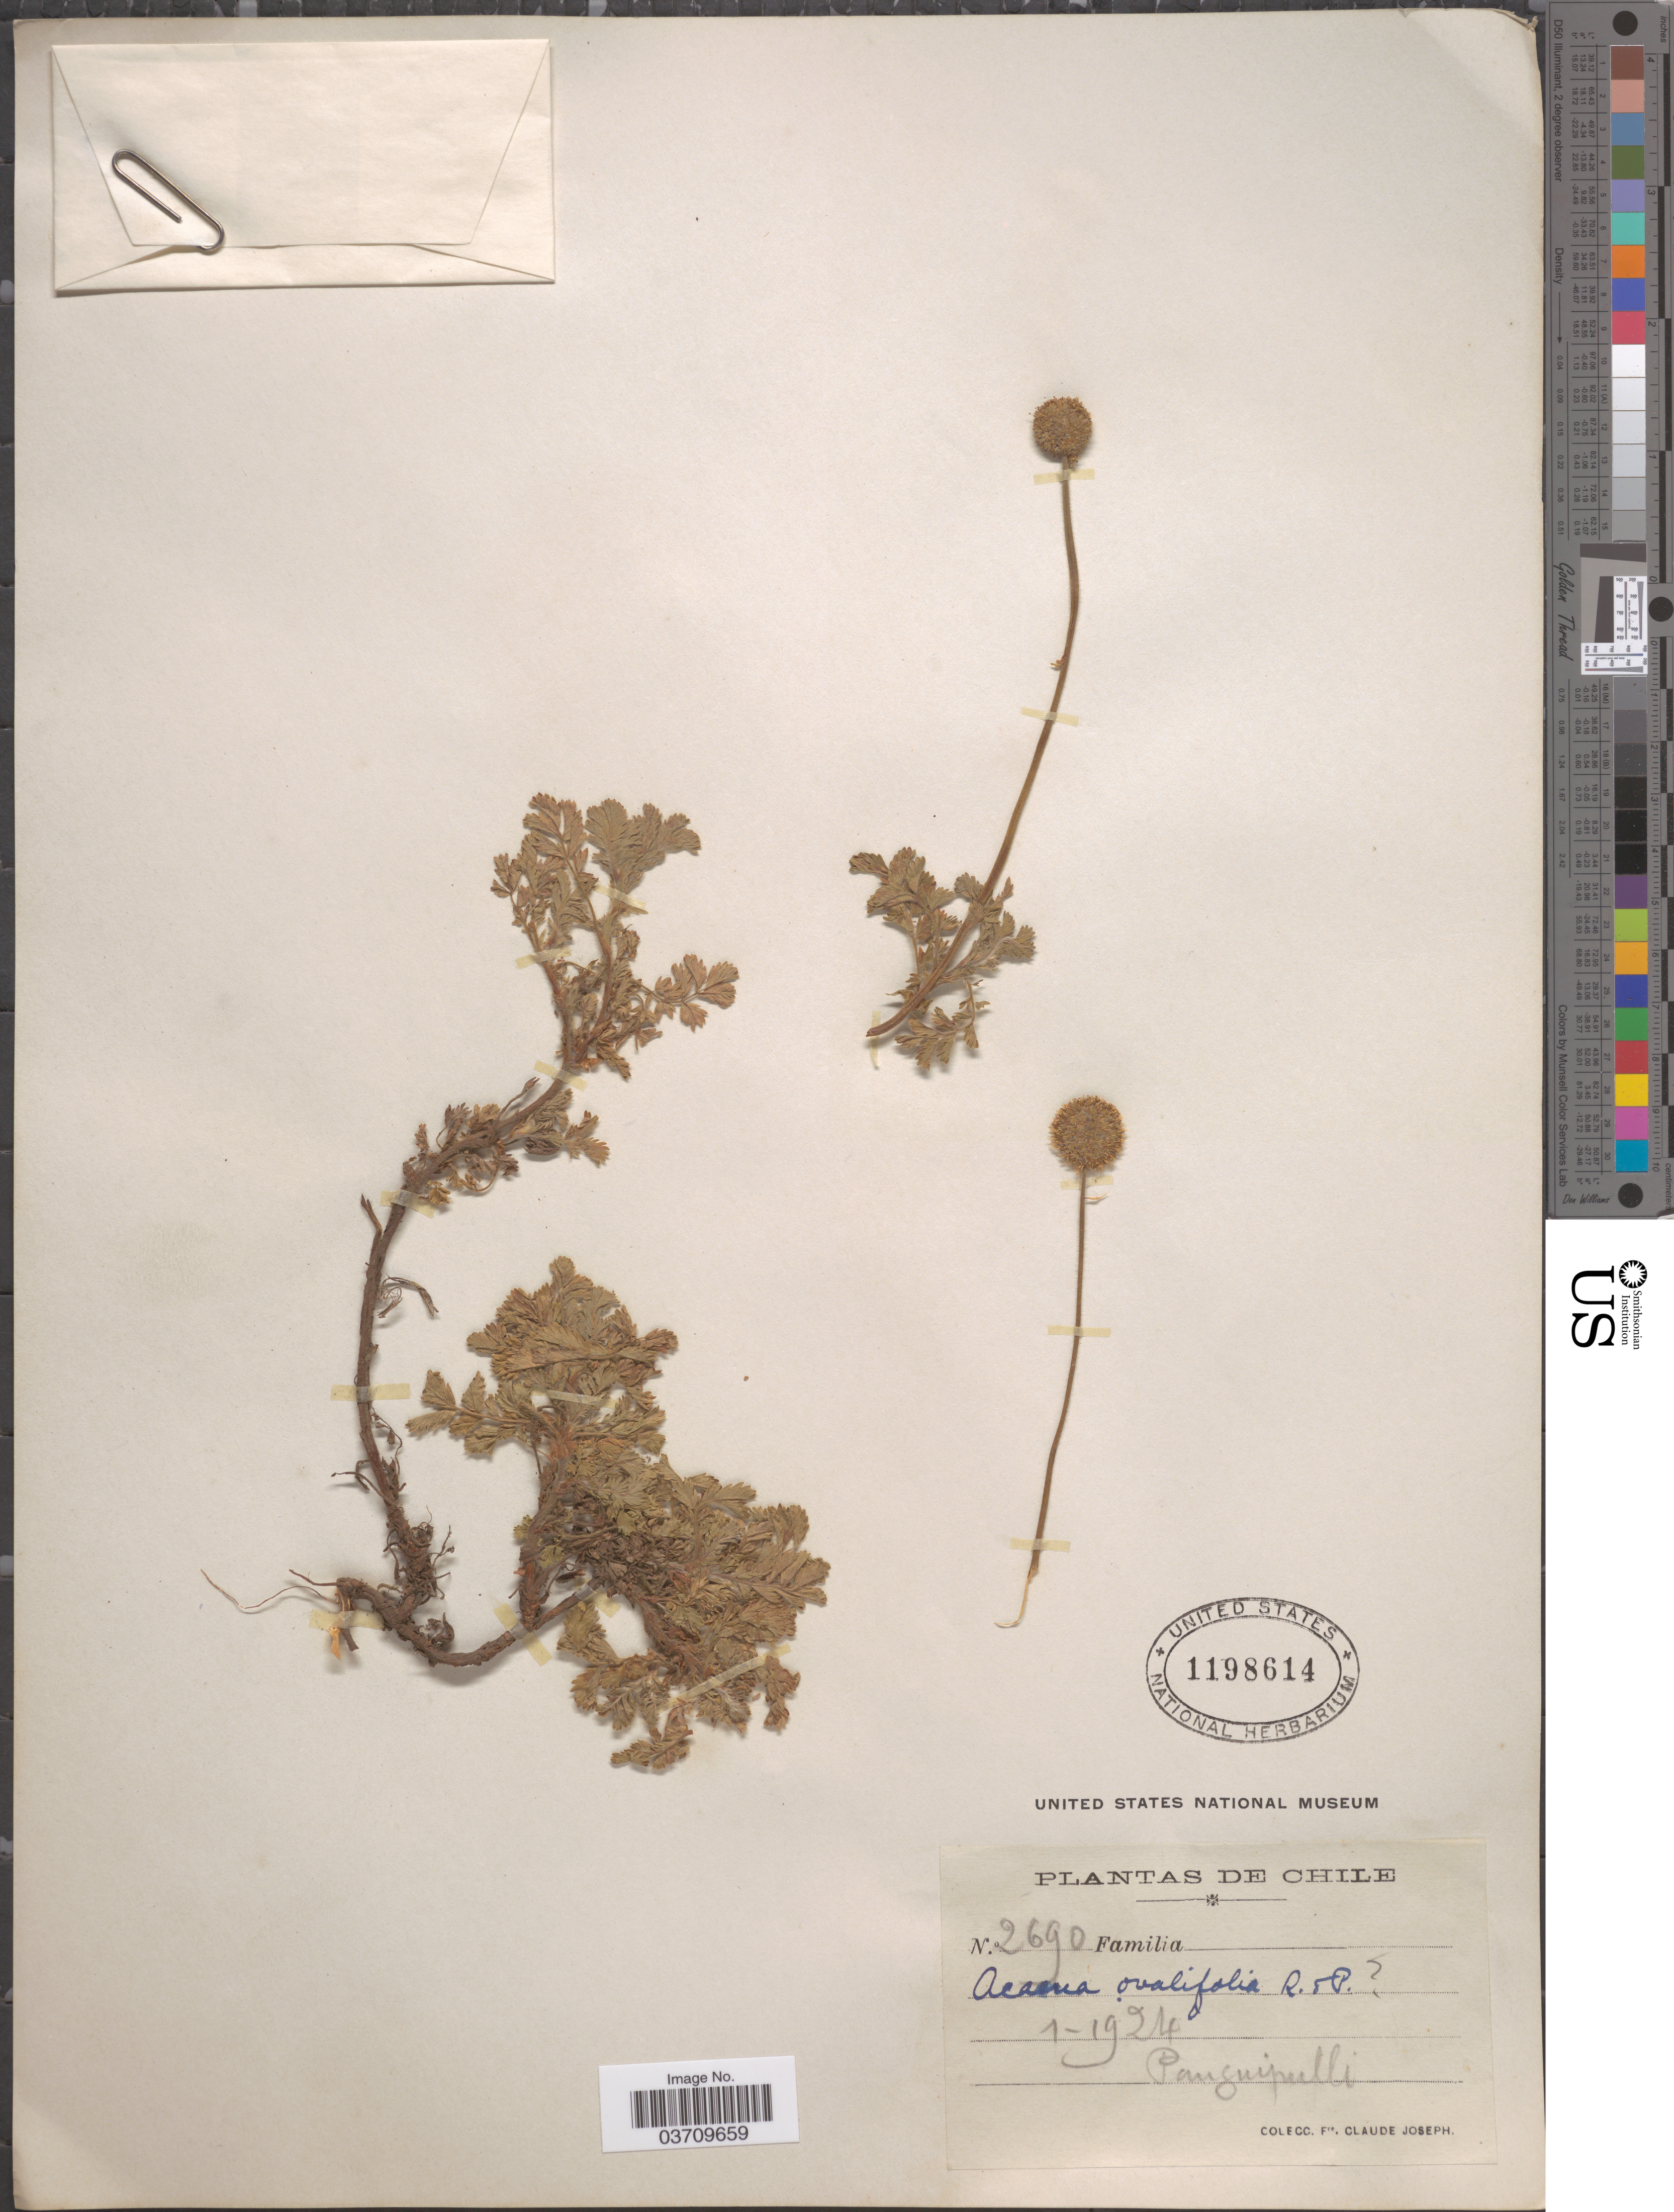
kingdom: Plantae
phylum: Tracheophyta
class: Magnoliopsida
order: Rosales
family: Rosaceae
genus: Acaena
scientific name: Acaena ovalifolia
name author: Ruiz & Pav.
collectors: Bro. Claude-Joseph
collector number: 2690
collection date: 1924-01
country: Chile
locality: Panguipulli.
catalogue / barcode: US 1198614